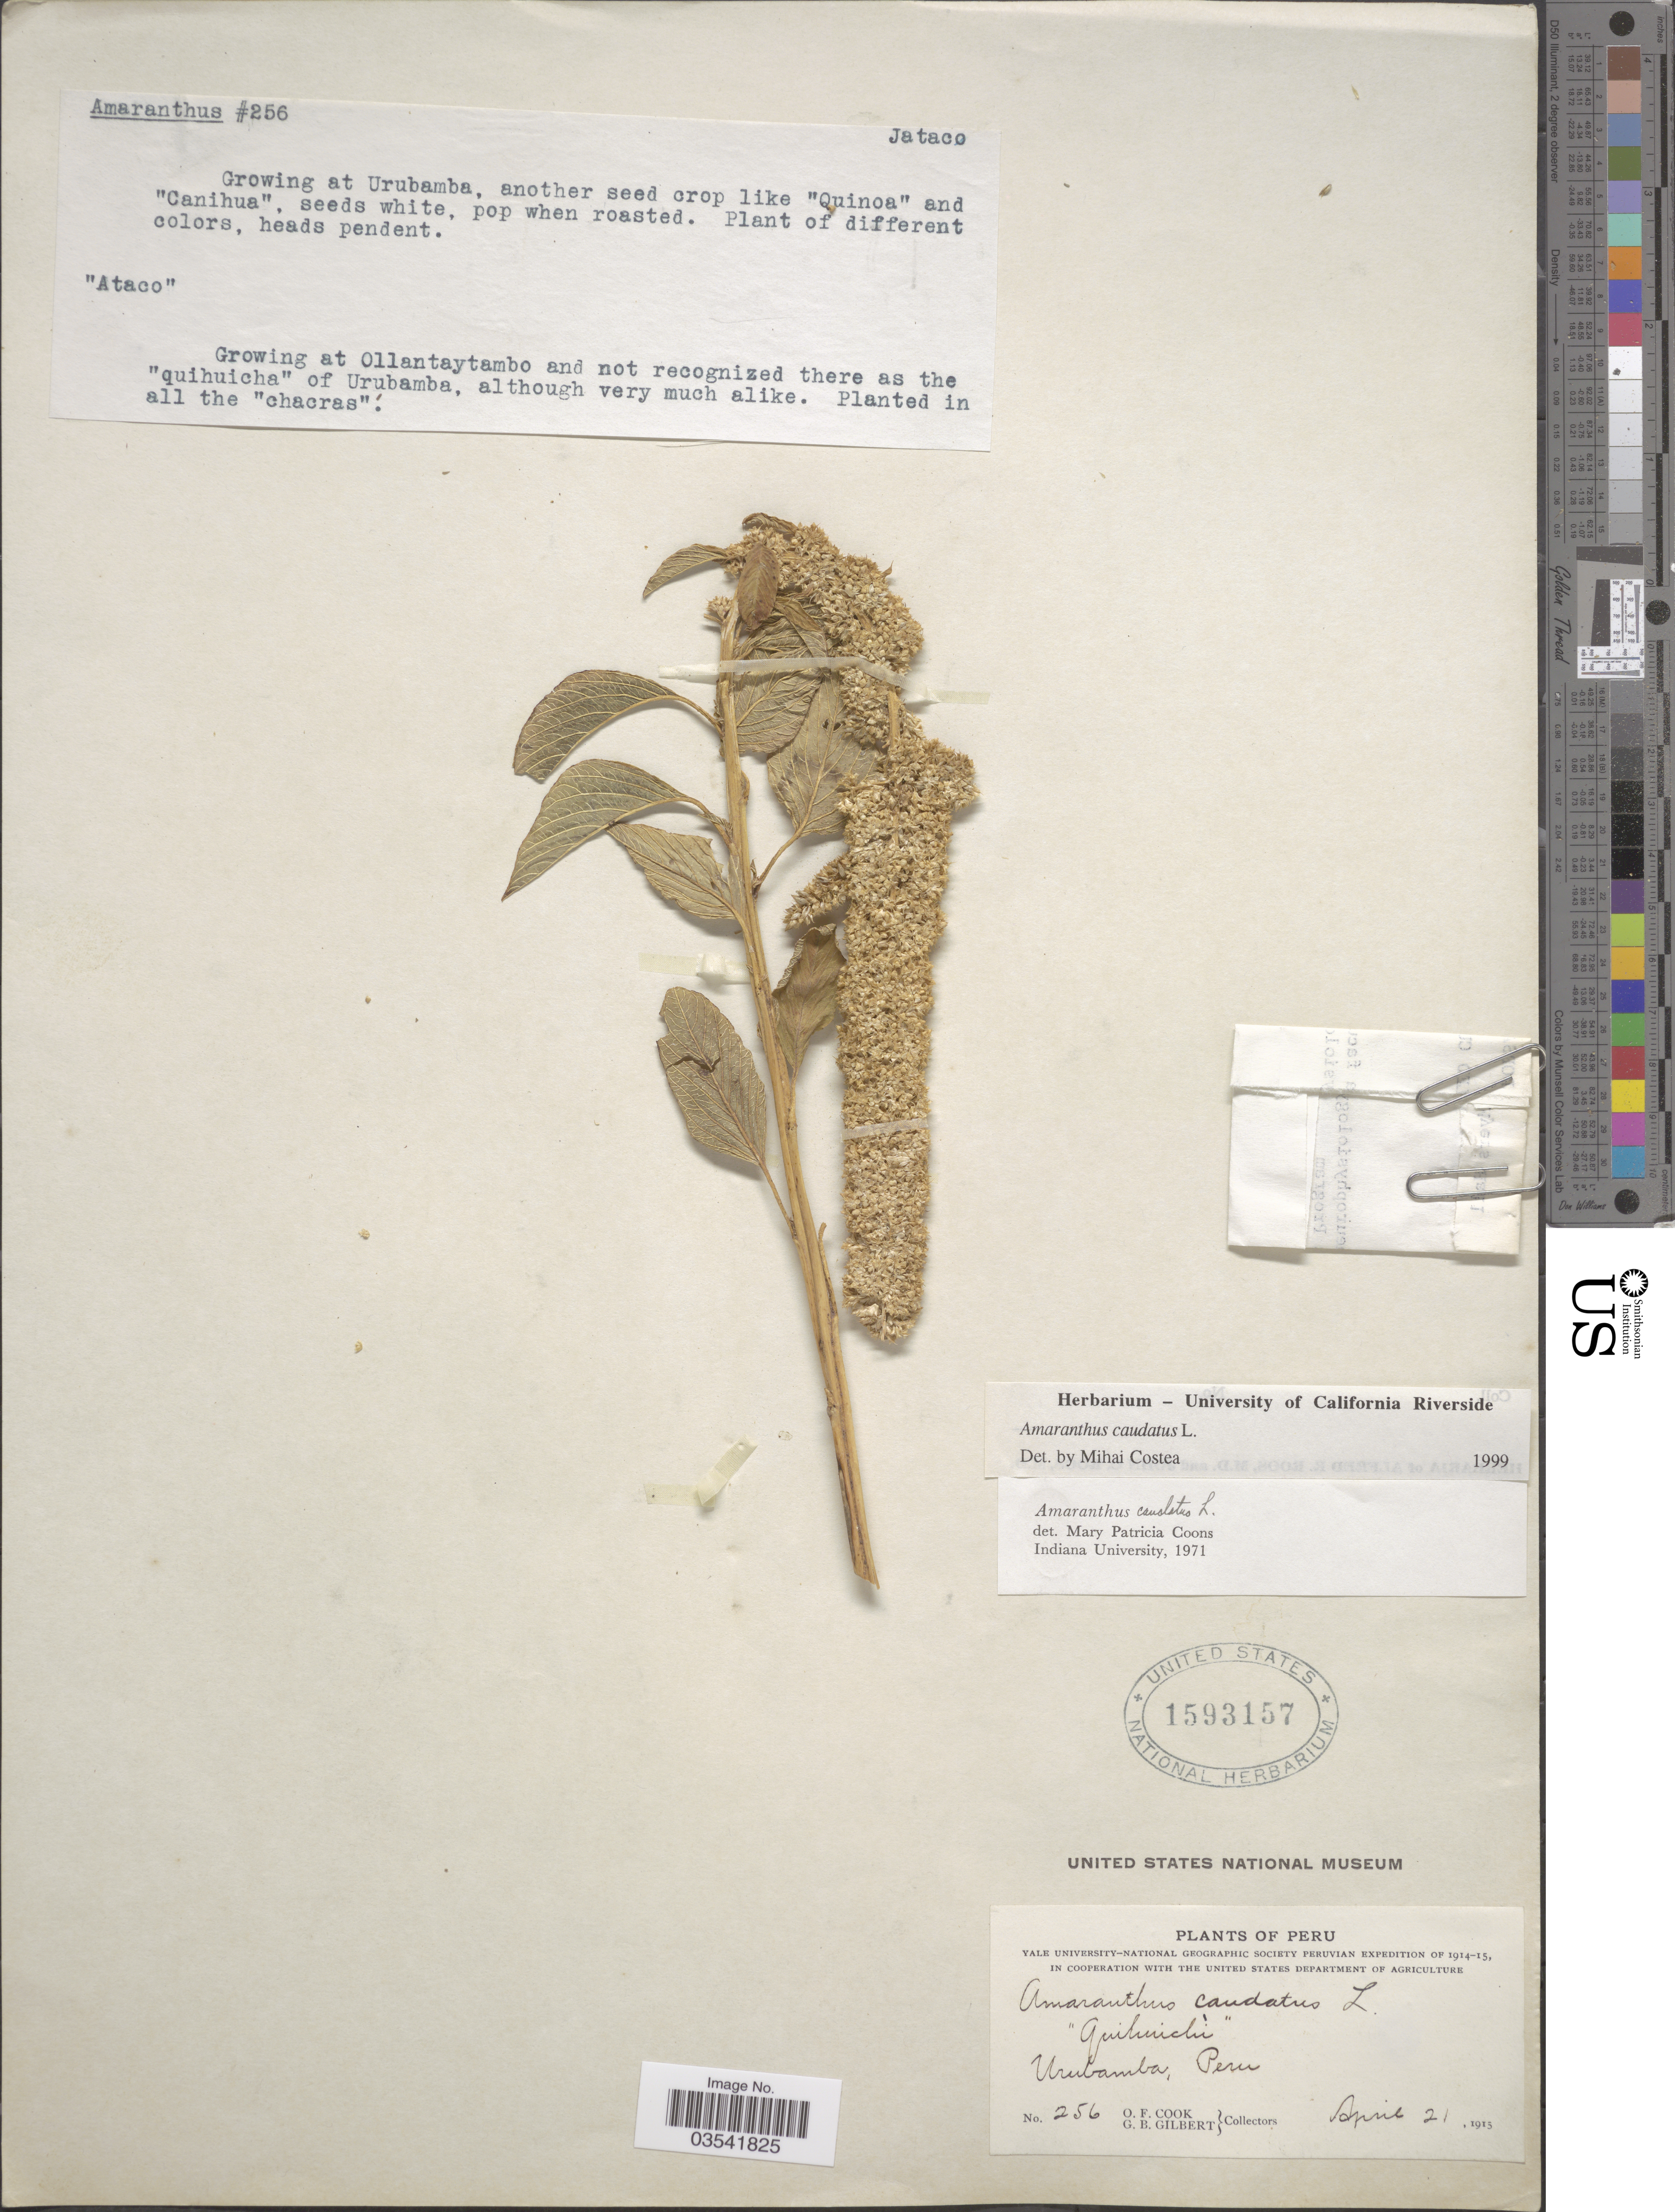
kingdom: Plantae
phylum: Tracheophyta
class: Magnoliopsida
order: Caryophyllales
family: Amaranthaceae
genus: Amaranthus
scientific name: Amaranthus caudatus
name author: L.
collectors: O. F. Cook & G. B. Gilbert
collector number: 256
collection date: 1915-04-21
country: Peru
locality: Urubamba.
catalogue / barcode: US 1593157